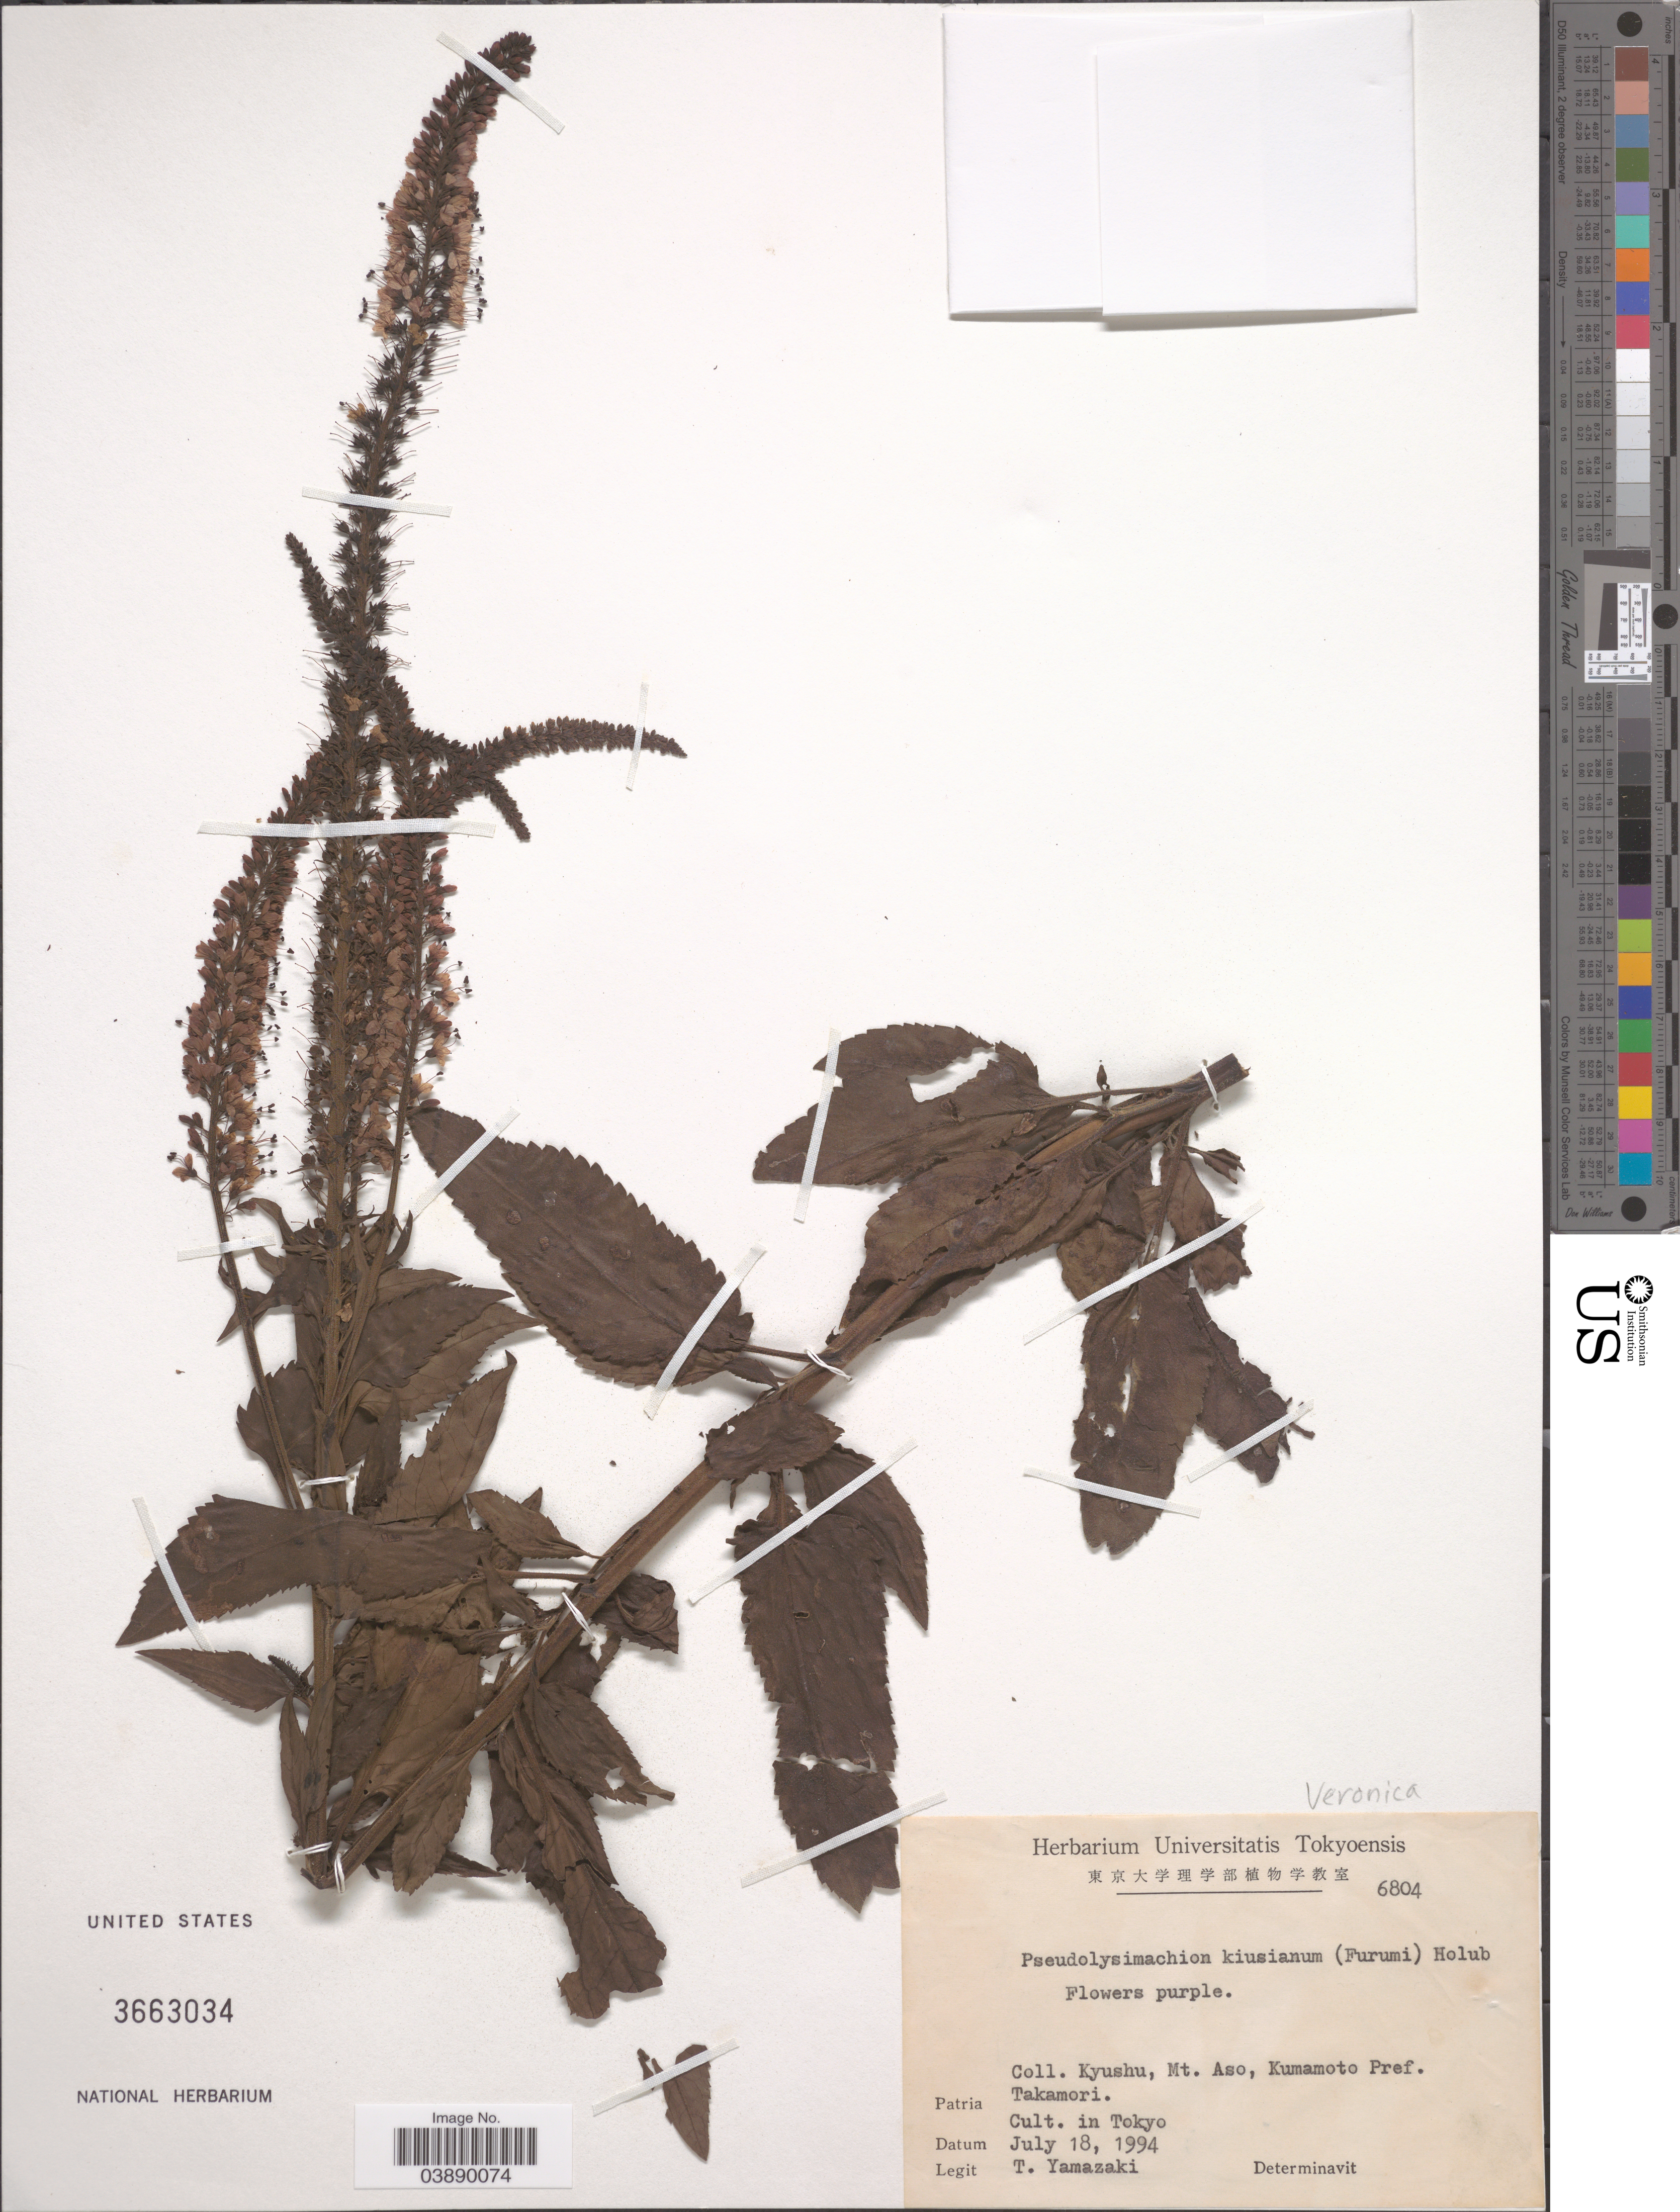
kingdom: Plantae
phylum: Tracheophyta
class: Magnoliopsida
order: Lamiales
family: Plantaginaceae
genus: Veronica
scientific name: Veronica kiusiana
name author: Furumi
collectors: T. Yamazaki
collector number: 6804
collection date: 1994-07-18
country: Japan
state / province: Tokyo, Federal City of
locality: Tokyo.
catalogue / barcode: US 3663034